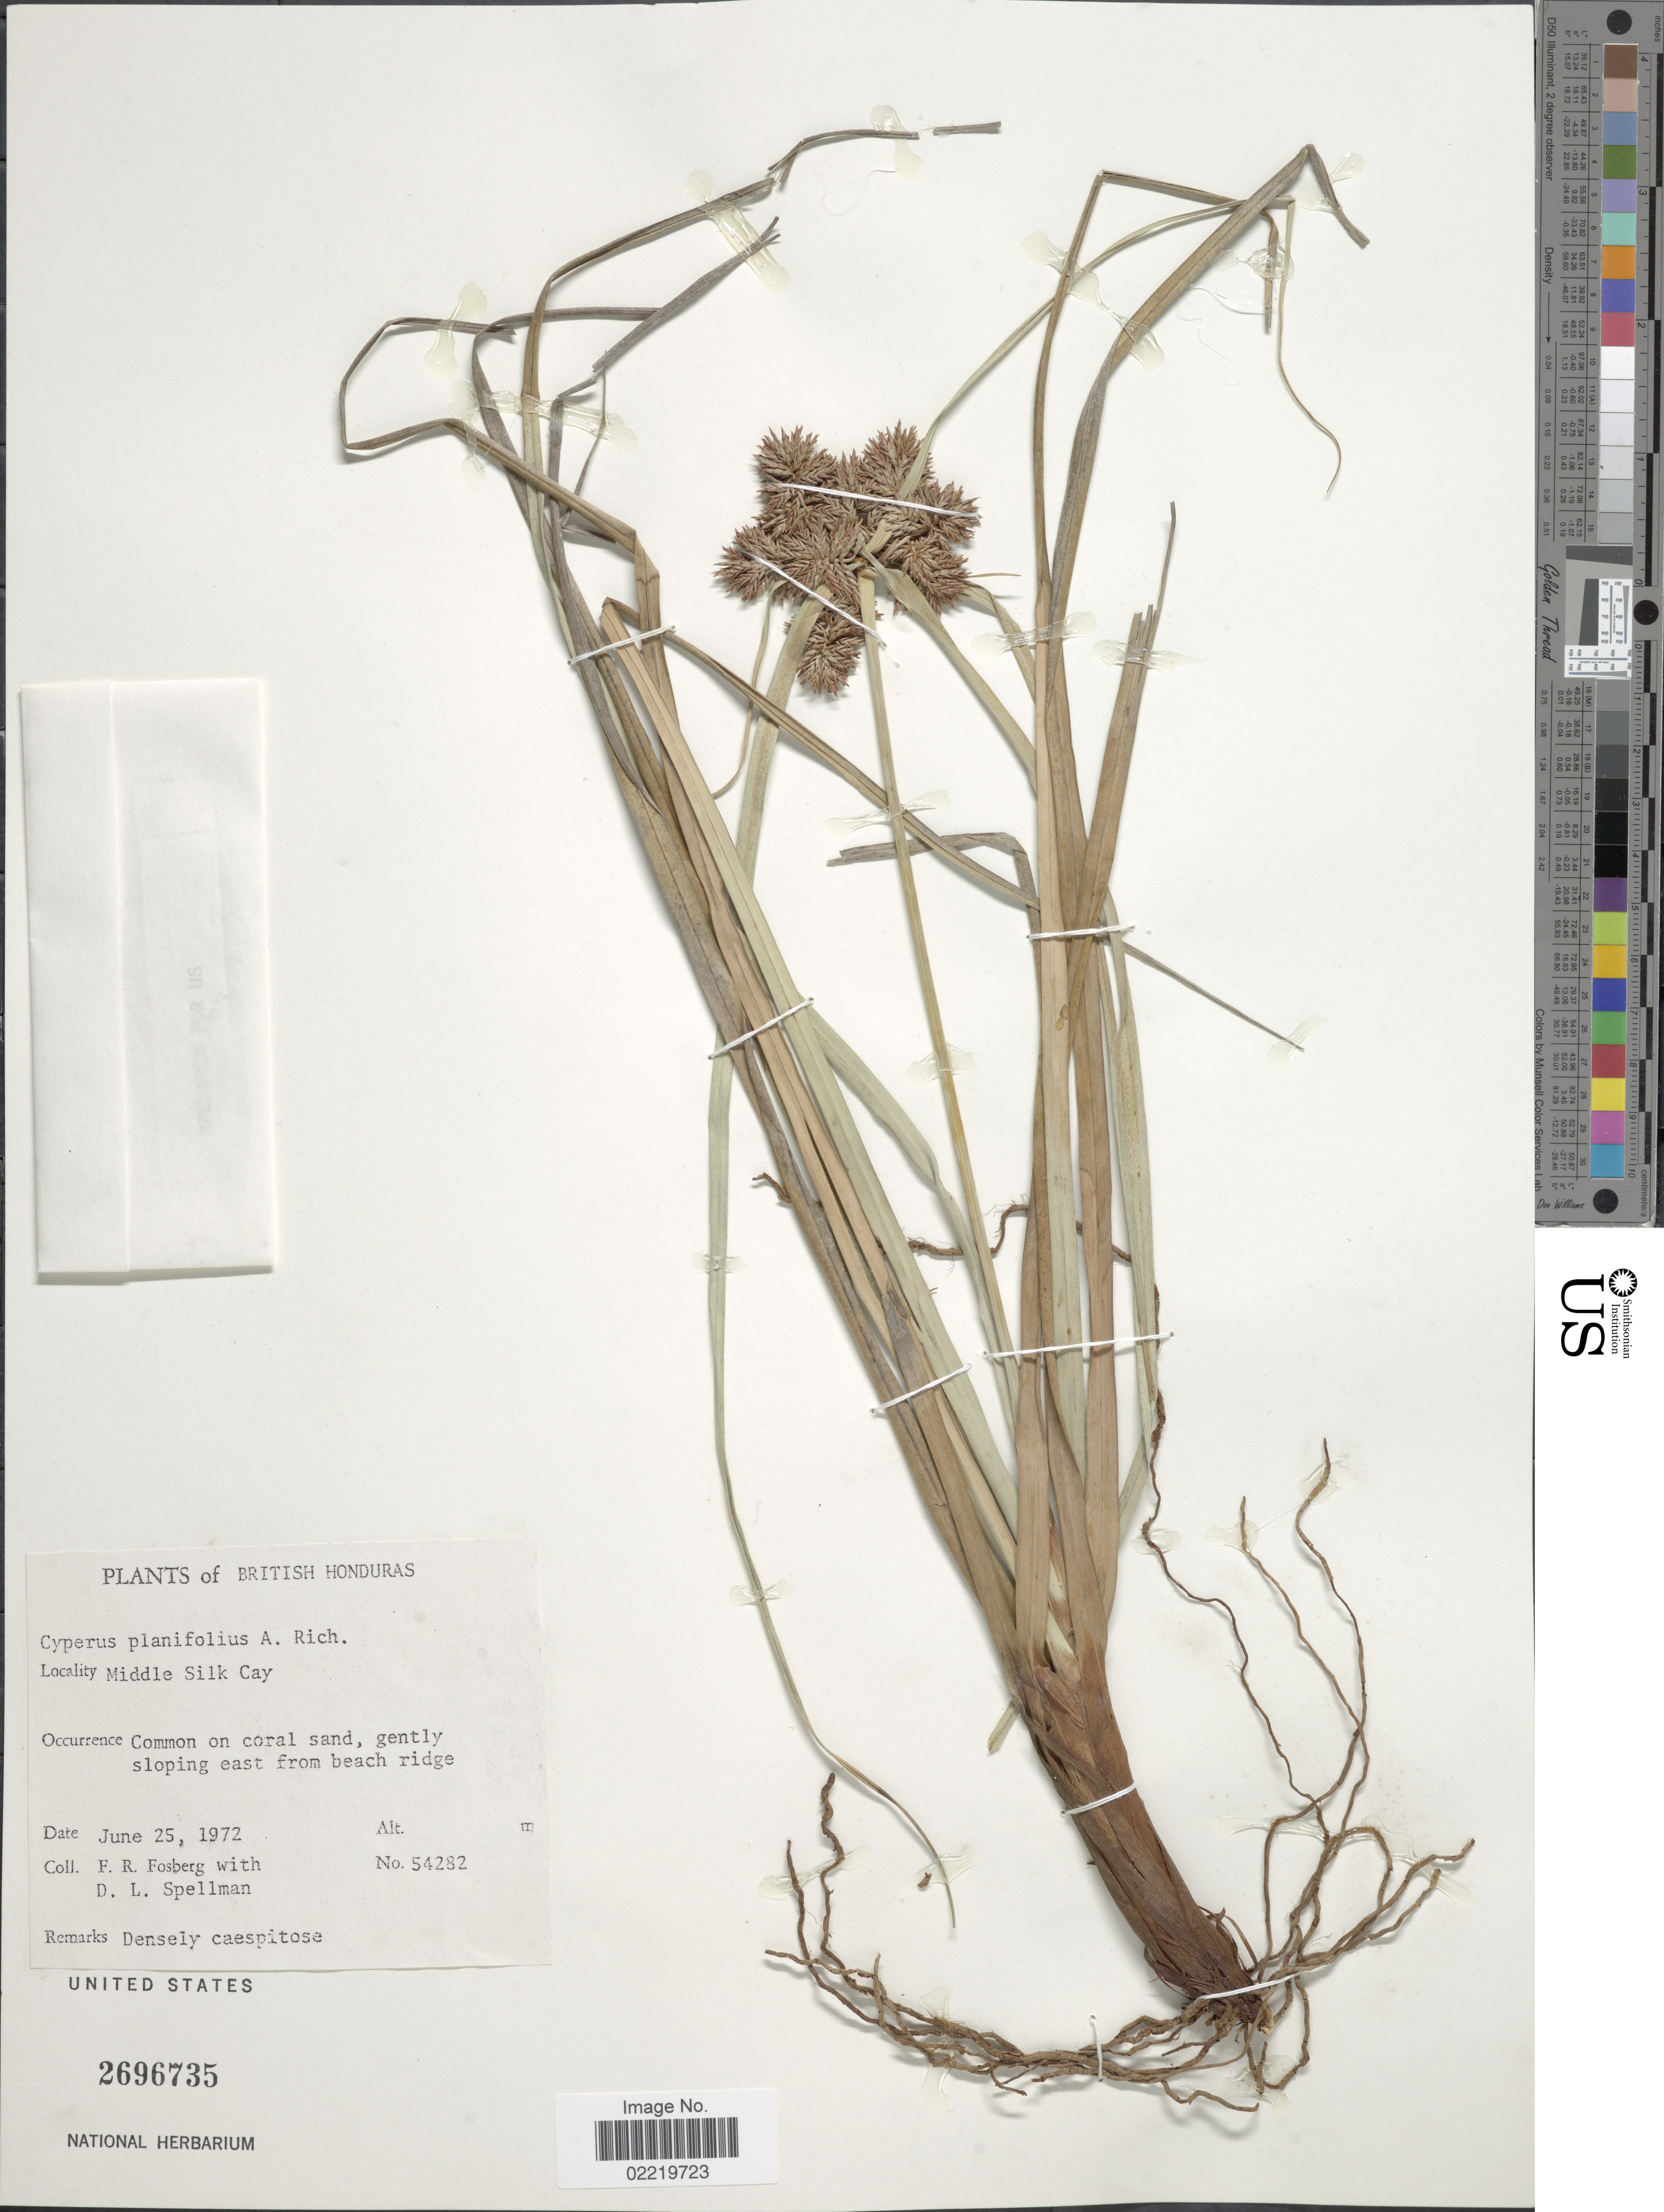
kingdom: Plantae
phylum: Tracheophyta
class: Liliopsida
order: Poales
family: Cyperaceae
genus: Cyperus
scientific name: Cyperus planifolius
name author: Rich.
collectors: F. R. Fosberg & D. L. Spellman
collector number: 54282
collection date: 1972-06-25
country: Belize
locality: British Honduras, Middle Silk Cay, Common on coral sand, gently sloping east from beach ridge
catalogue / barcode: US 2696735